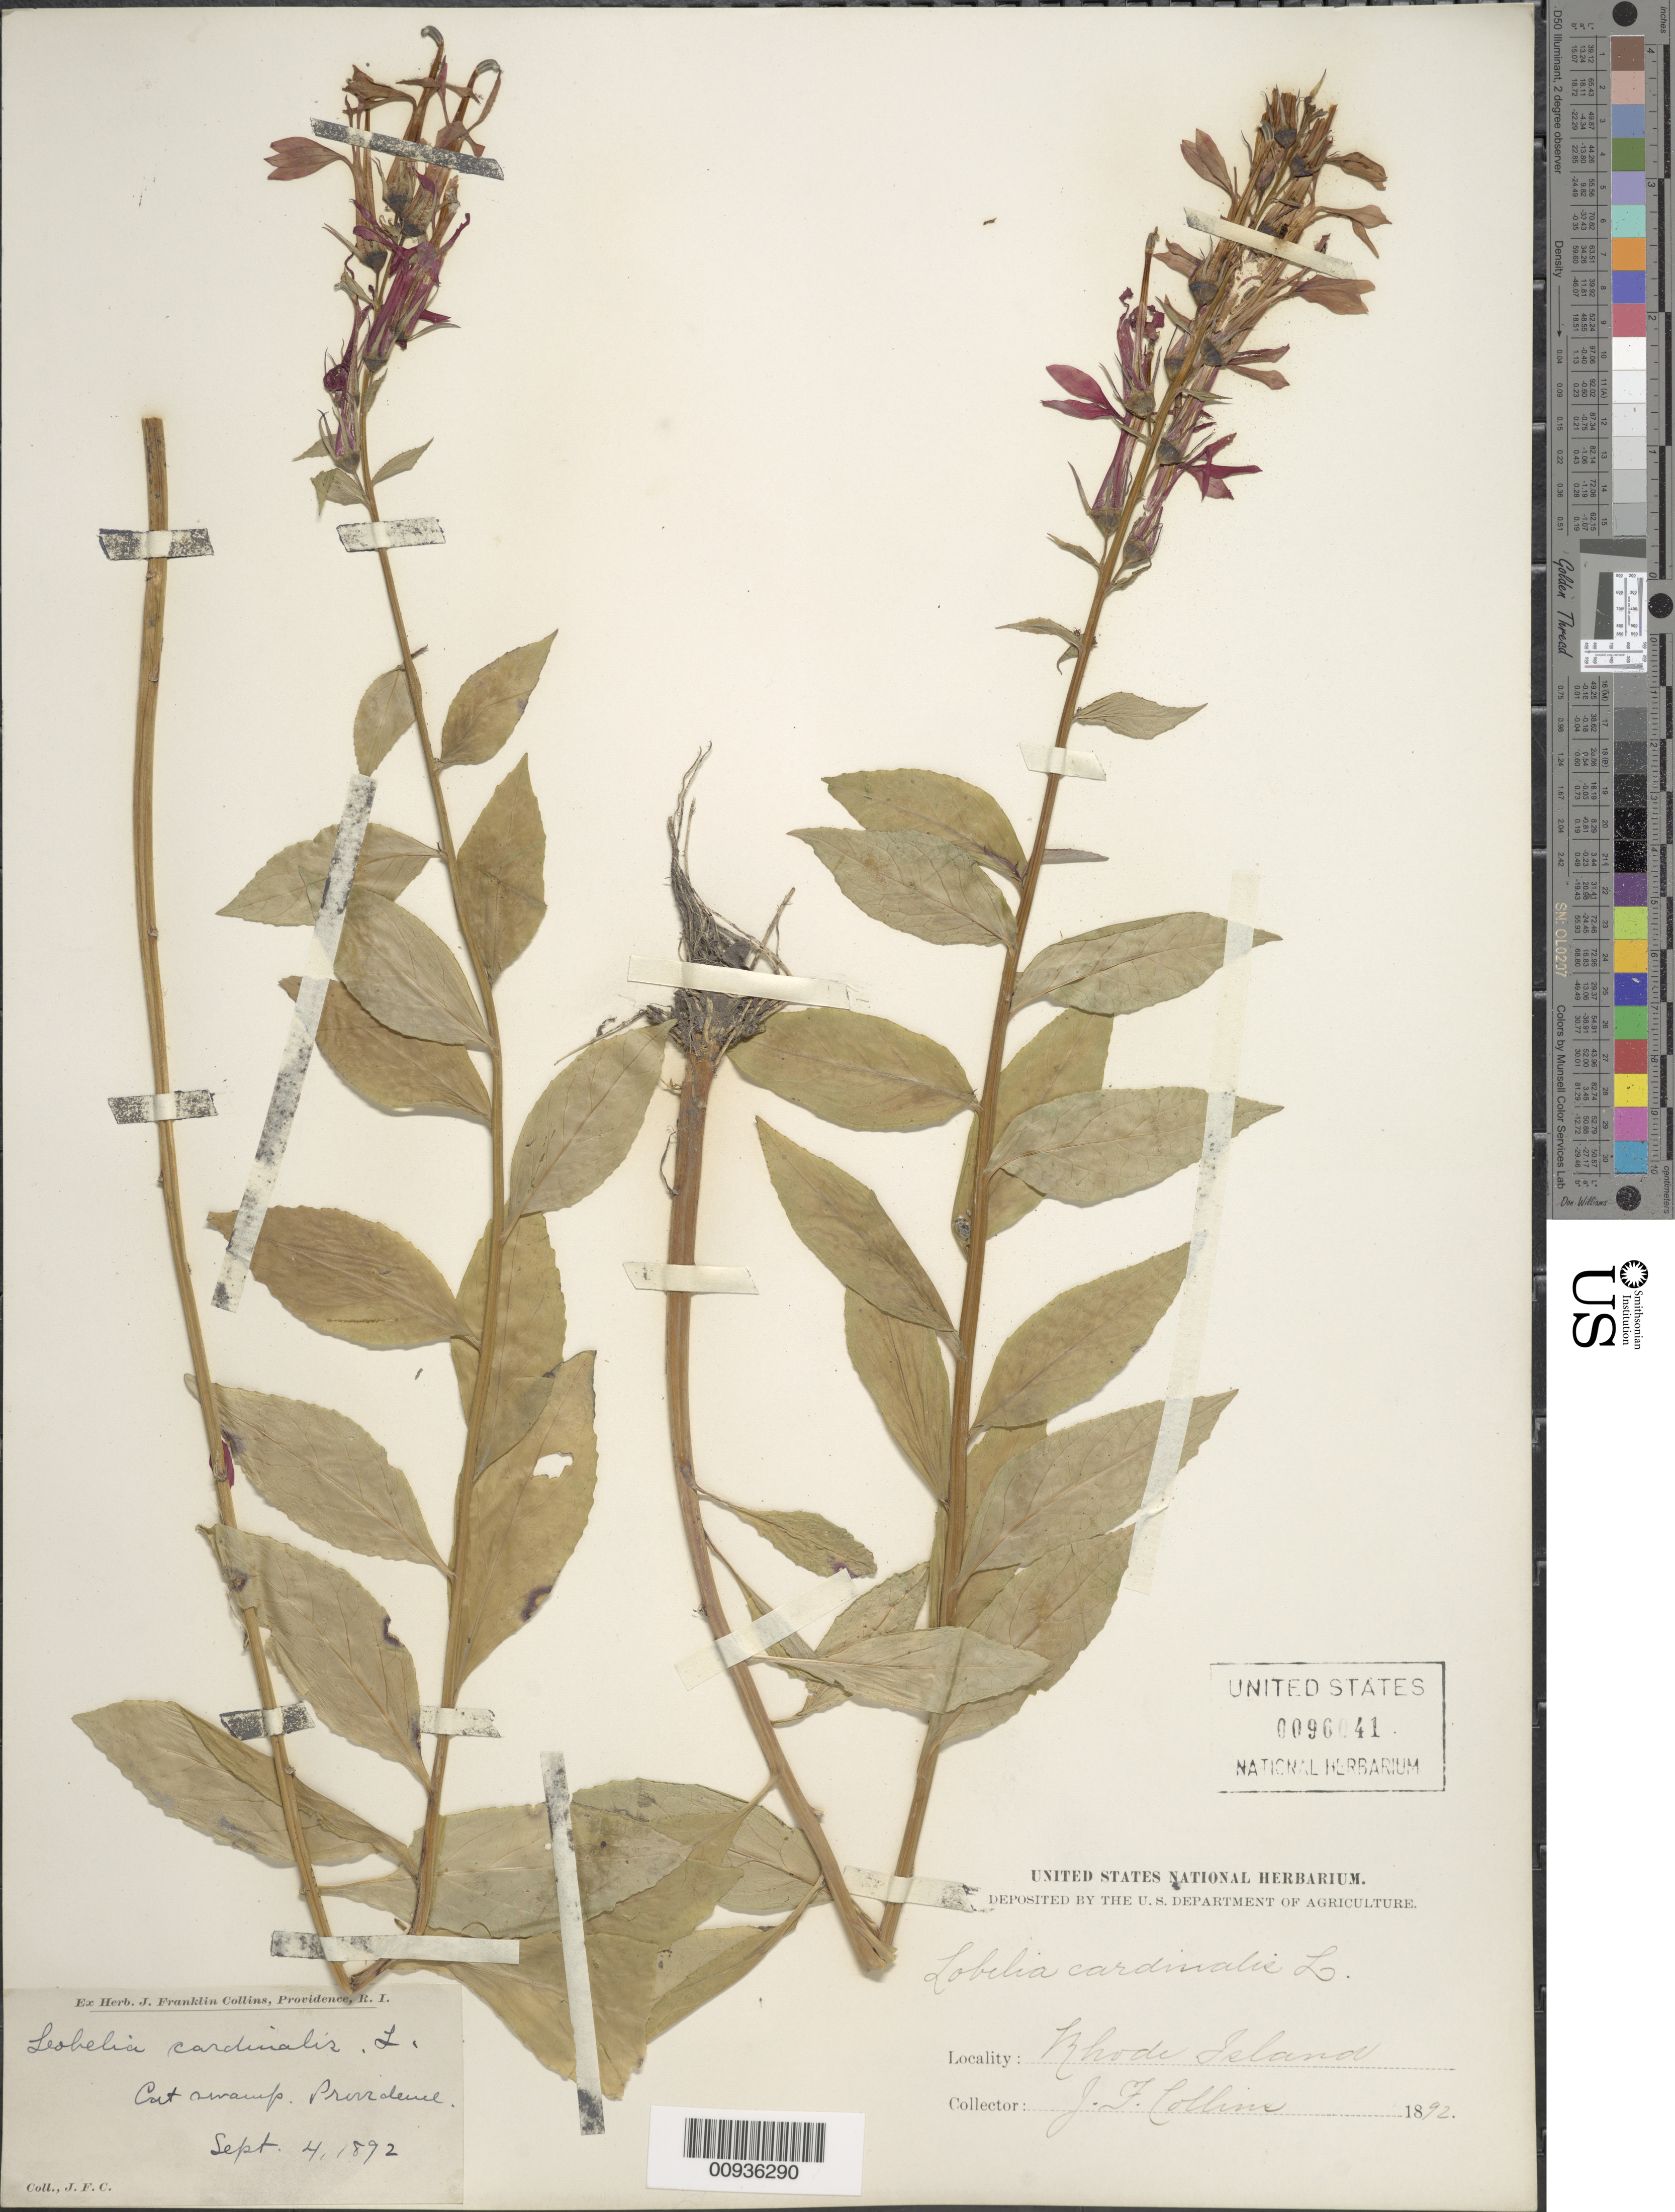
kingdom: Plantae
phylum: Tracheophyta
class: Magnoliopsida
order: Asterales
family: Campanulaceae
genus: Lobelia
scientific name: Lobelia cardinalis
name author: L.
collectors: F. Collins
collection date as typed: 04 Sep 1892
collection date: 1892-09-04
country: United States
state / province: Connecticut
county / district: Providence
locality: Providence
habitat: cut swamp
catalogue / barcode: US 96041